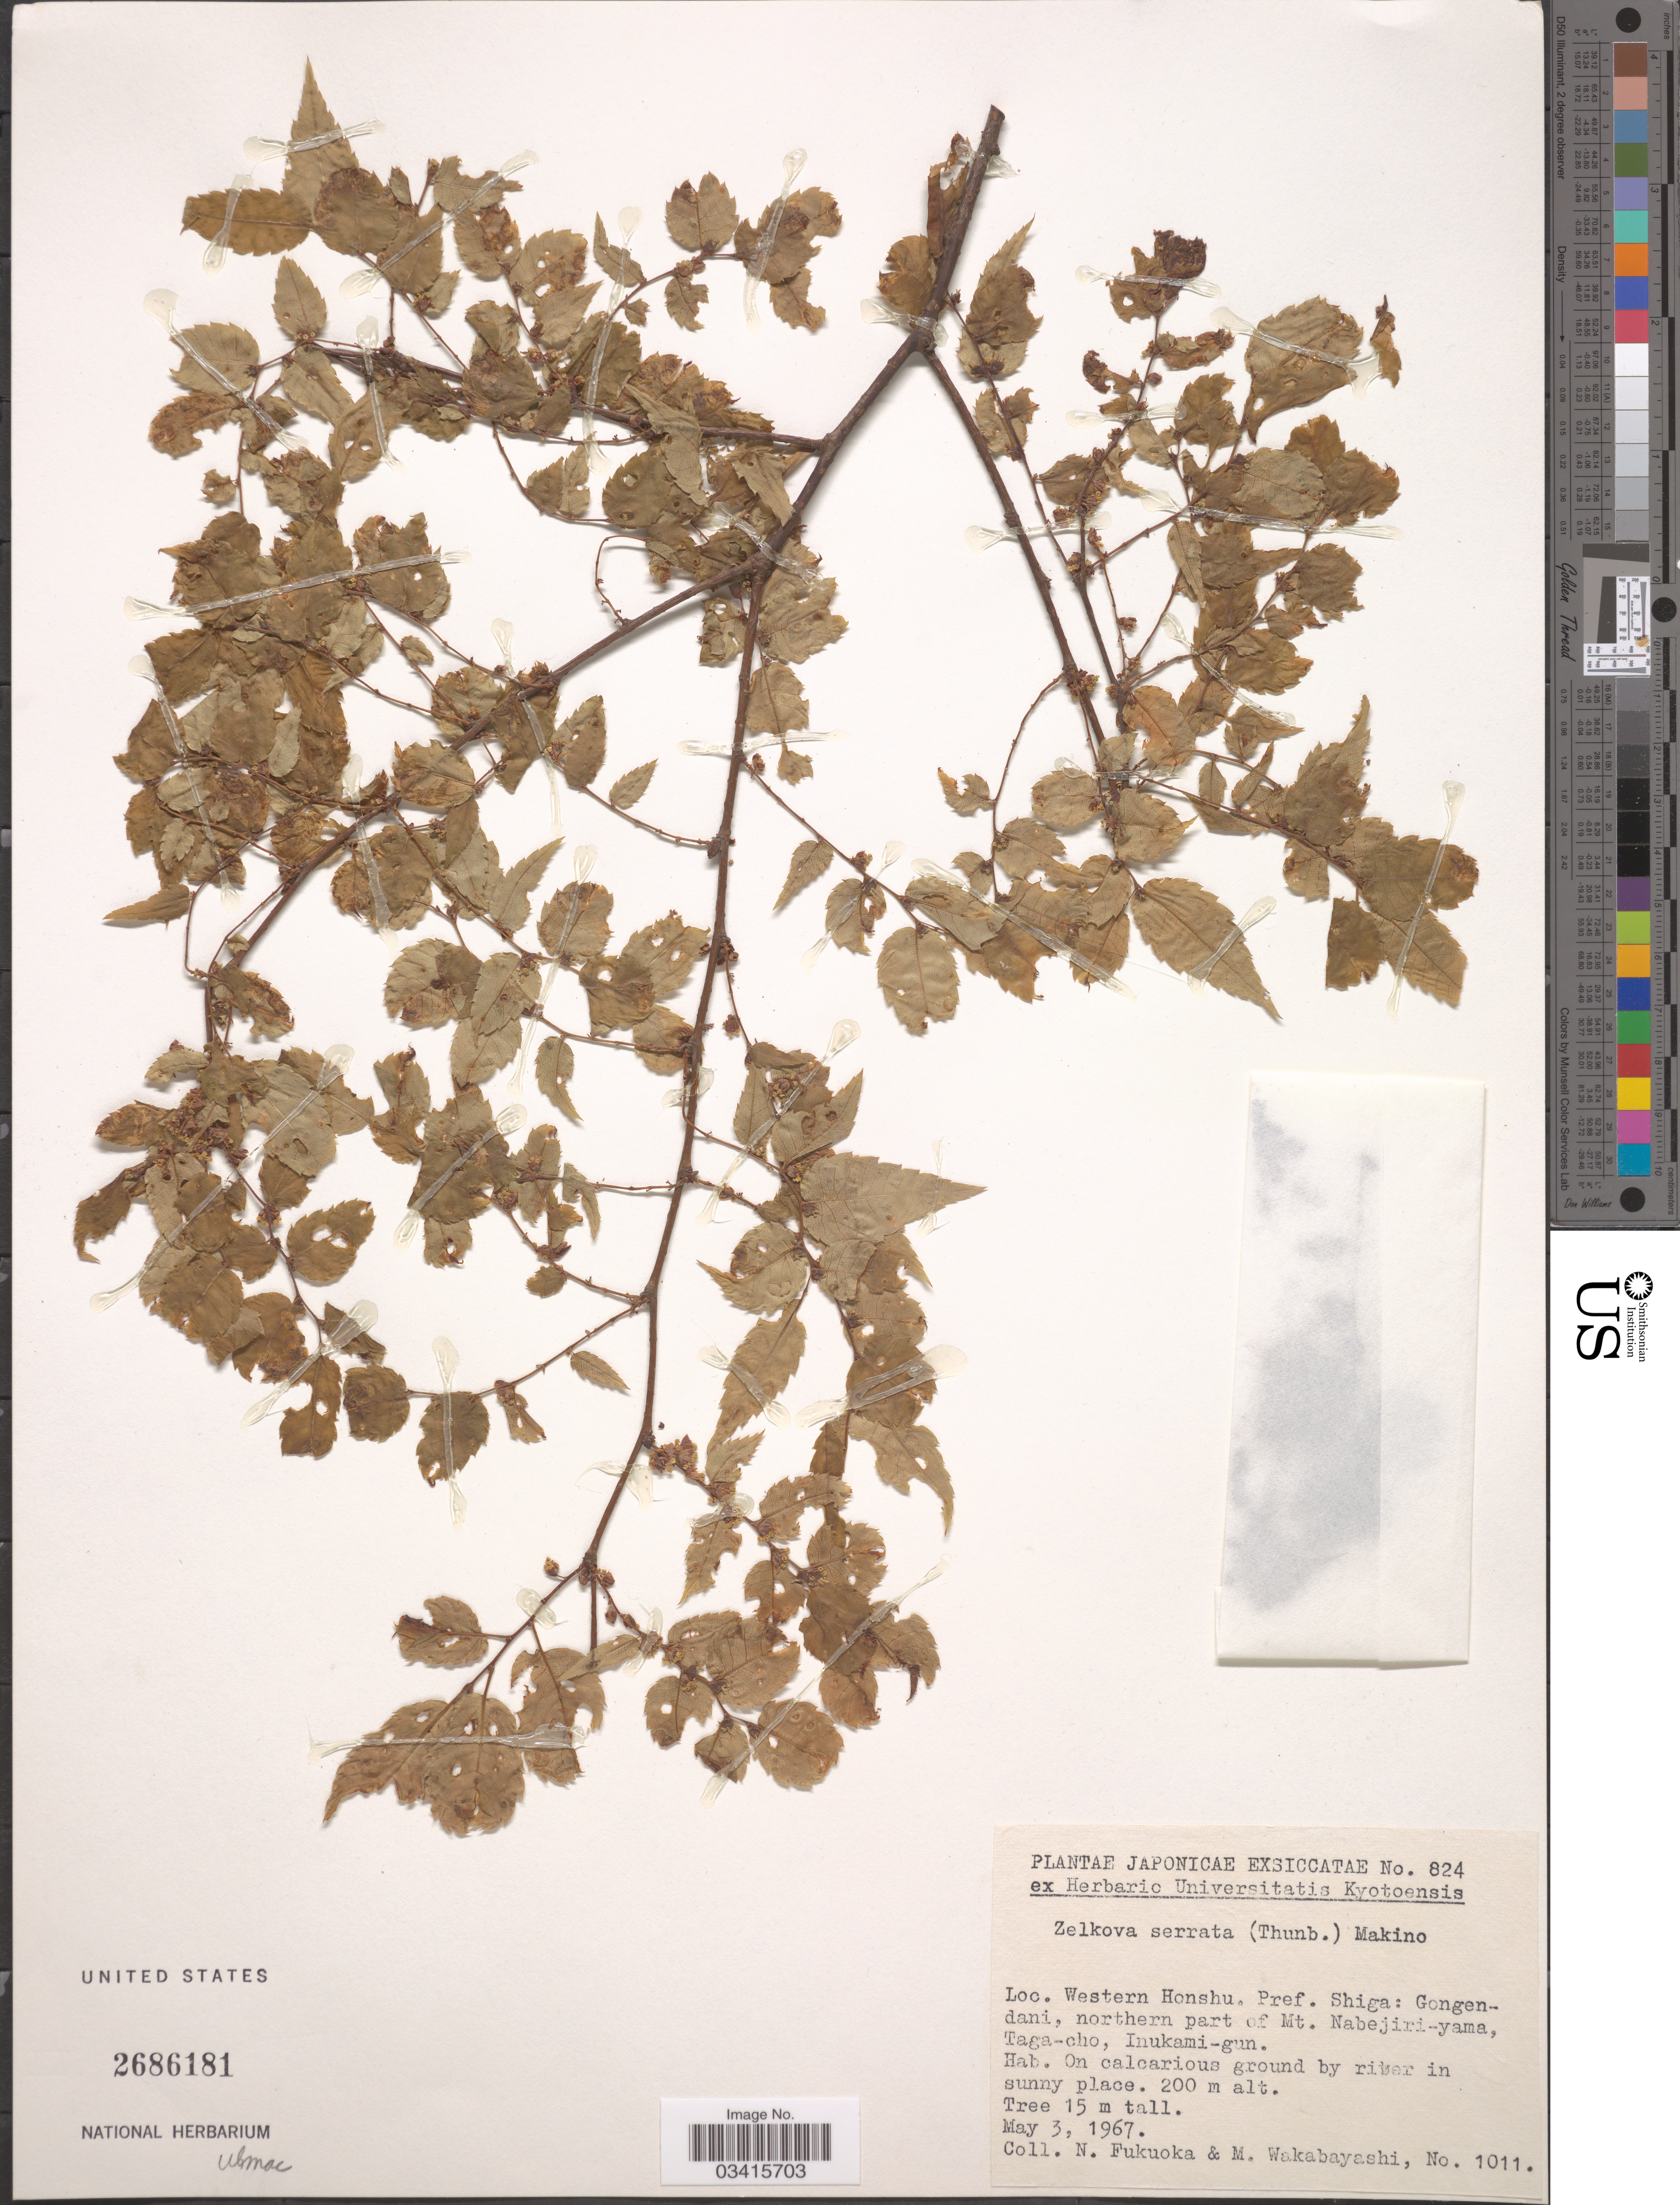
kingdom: Plantae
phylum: Tracheophyta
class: Magnoliopsida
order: Rosales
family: Ulmaceae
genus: Zelkova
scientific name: Zelkova serrata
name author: (Thunb.) Makino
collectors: N. Fukuoka & M. Wakabayashi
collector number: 1011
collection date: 1967-05-03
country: Japan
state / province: Siga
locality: Western Honshu, Pref. Shiga: Gongendani, northern part of Mt. Nabejiri-yama, Taga-cho, Inukami-gun.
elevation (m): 200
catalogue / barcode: US 2686181